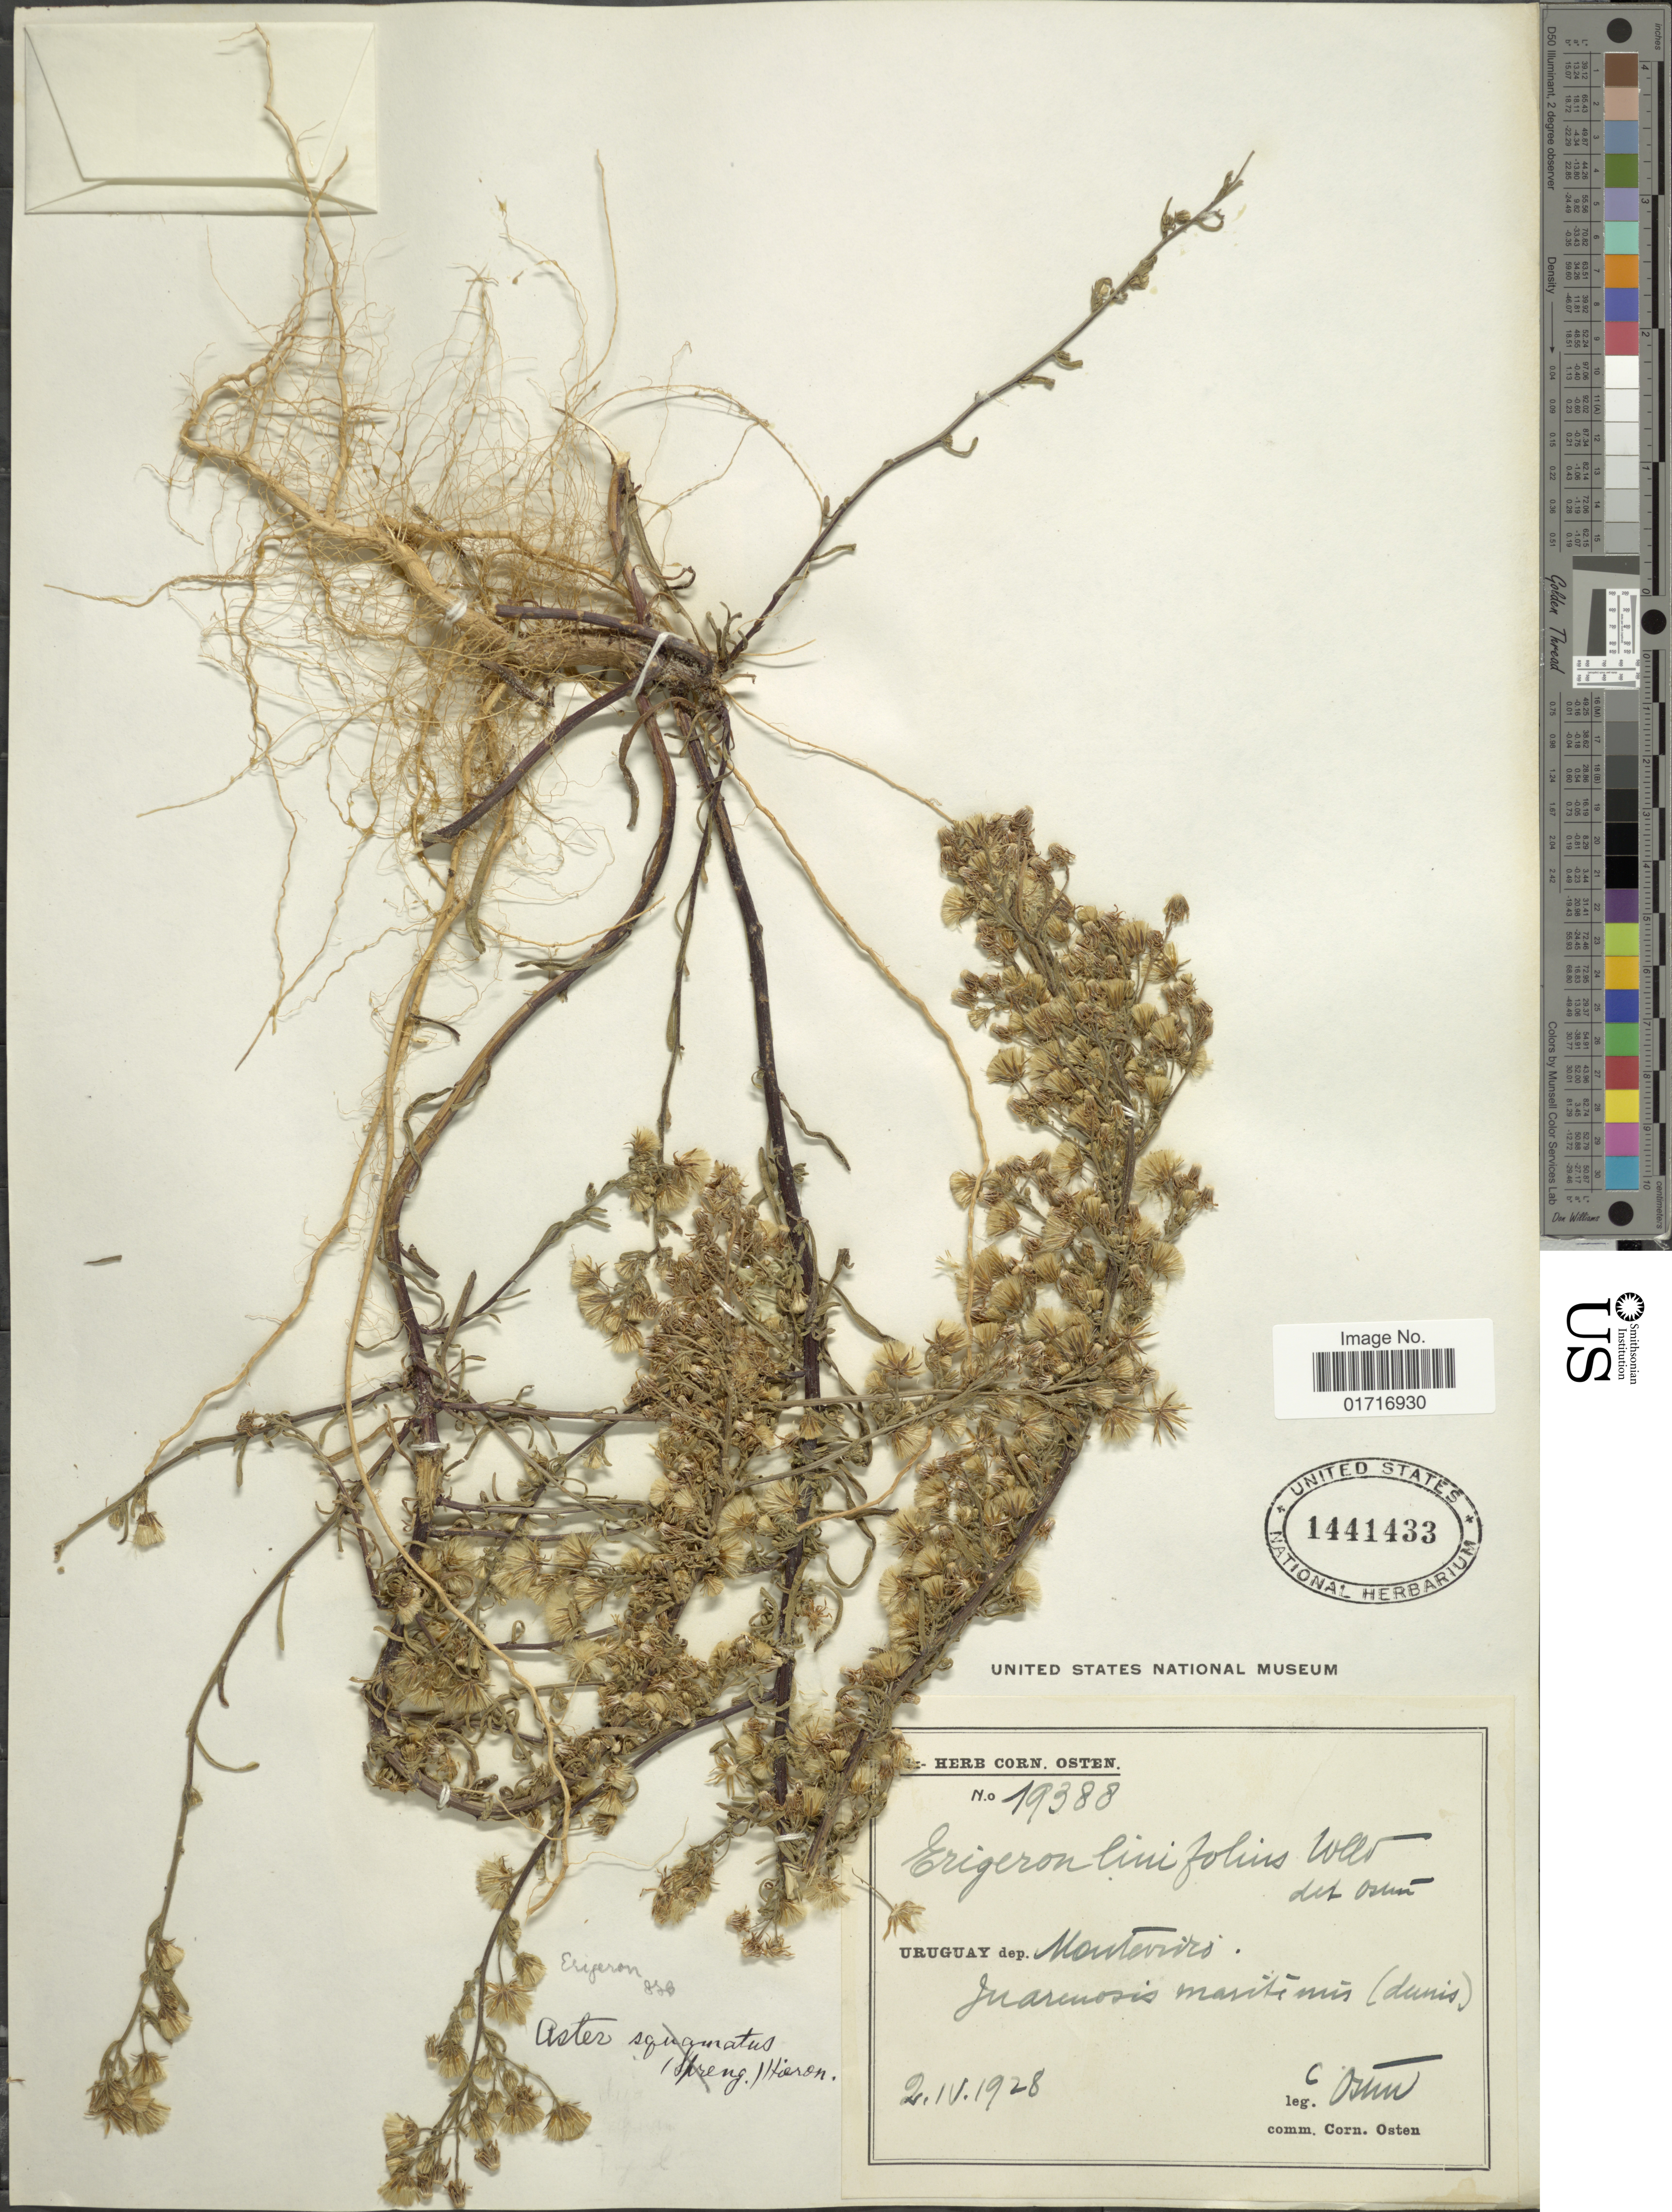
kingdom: Plantae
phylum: Tracheophyta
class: Magnoliopsida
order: Asterales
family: Asteraceae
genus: Conyza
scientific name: Conyza bonariensis var. leiotheca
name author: (S.F. Blake) Cuatrec.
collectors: C. Osten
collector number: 19388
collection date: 1928-04-02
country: Uruguay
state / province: Montevideo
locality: Uruguay dep. Montevideo.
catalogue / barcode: US 1441433